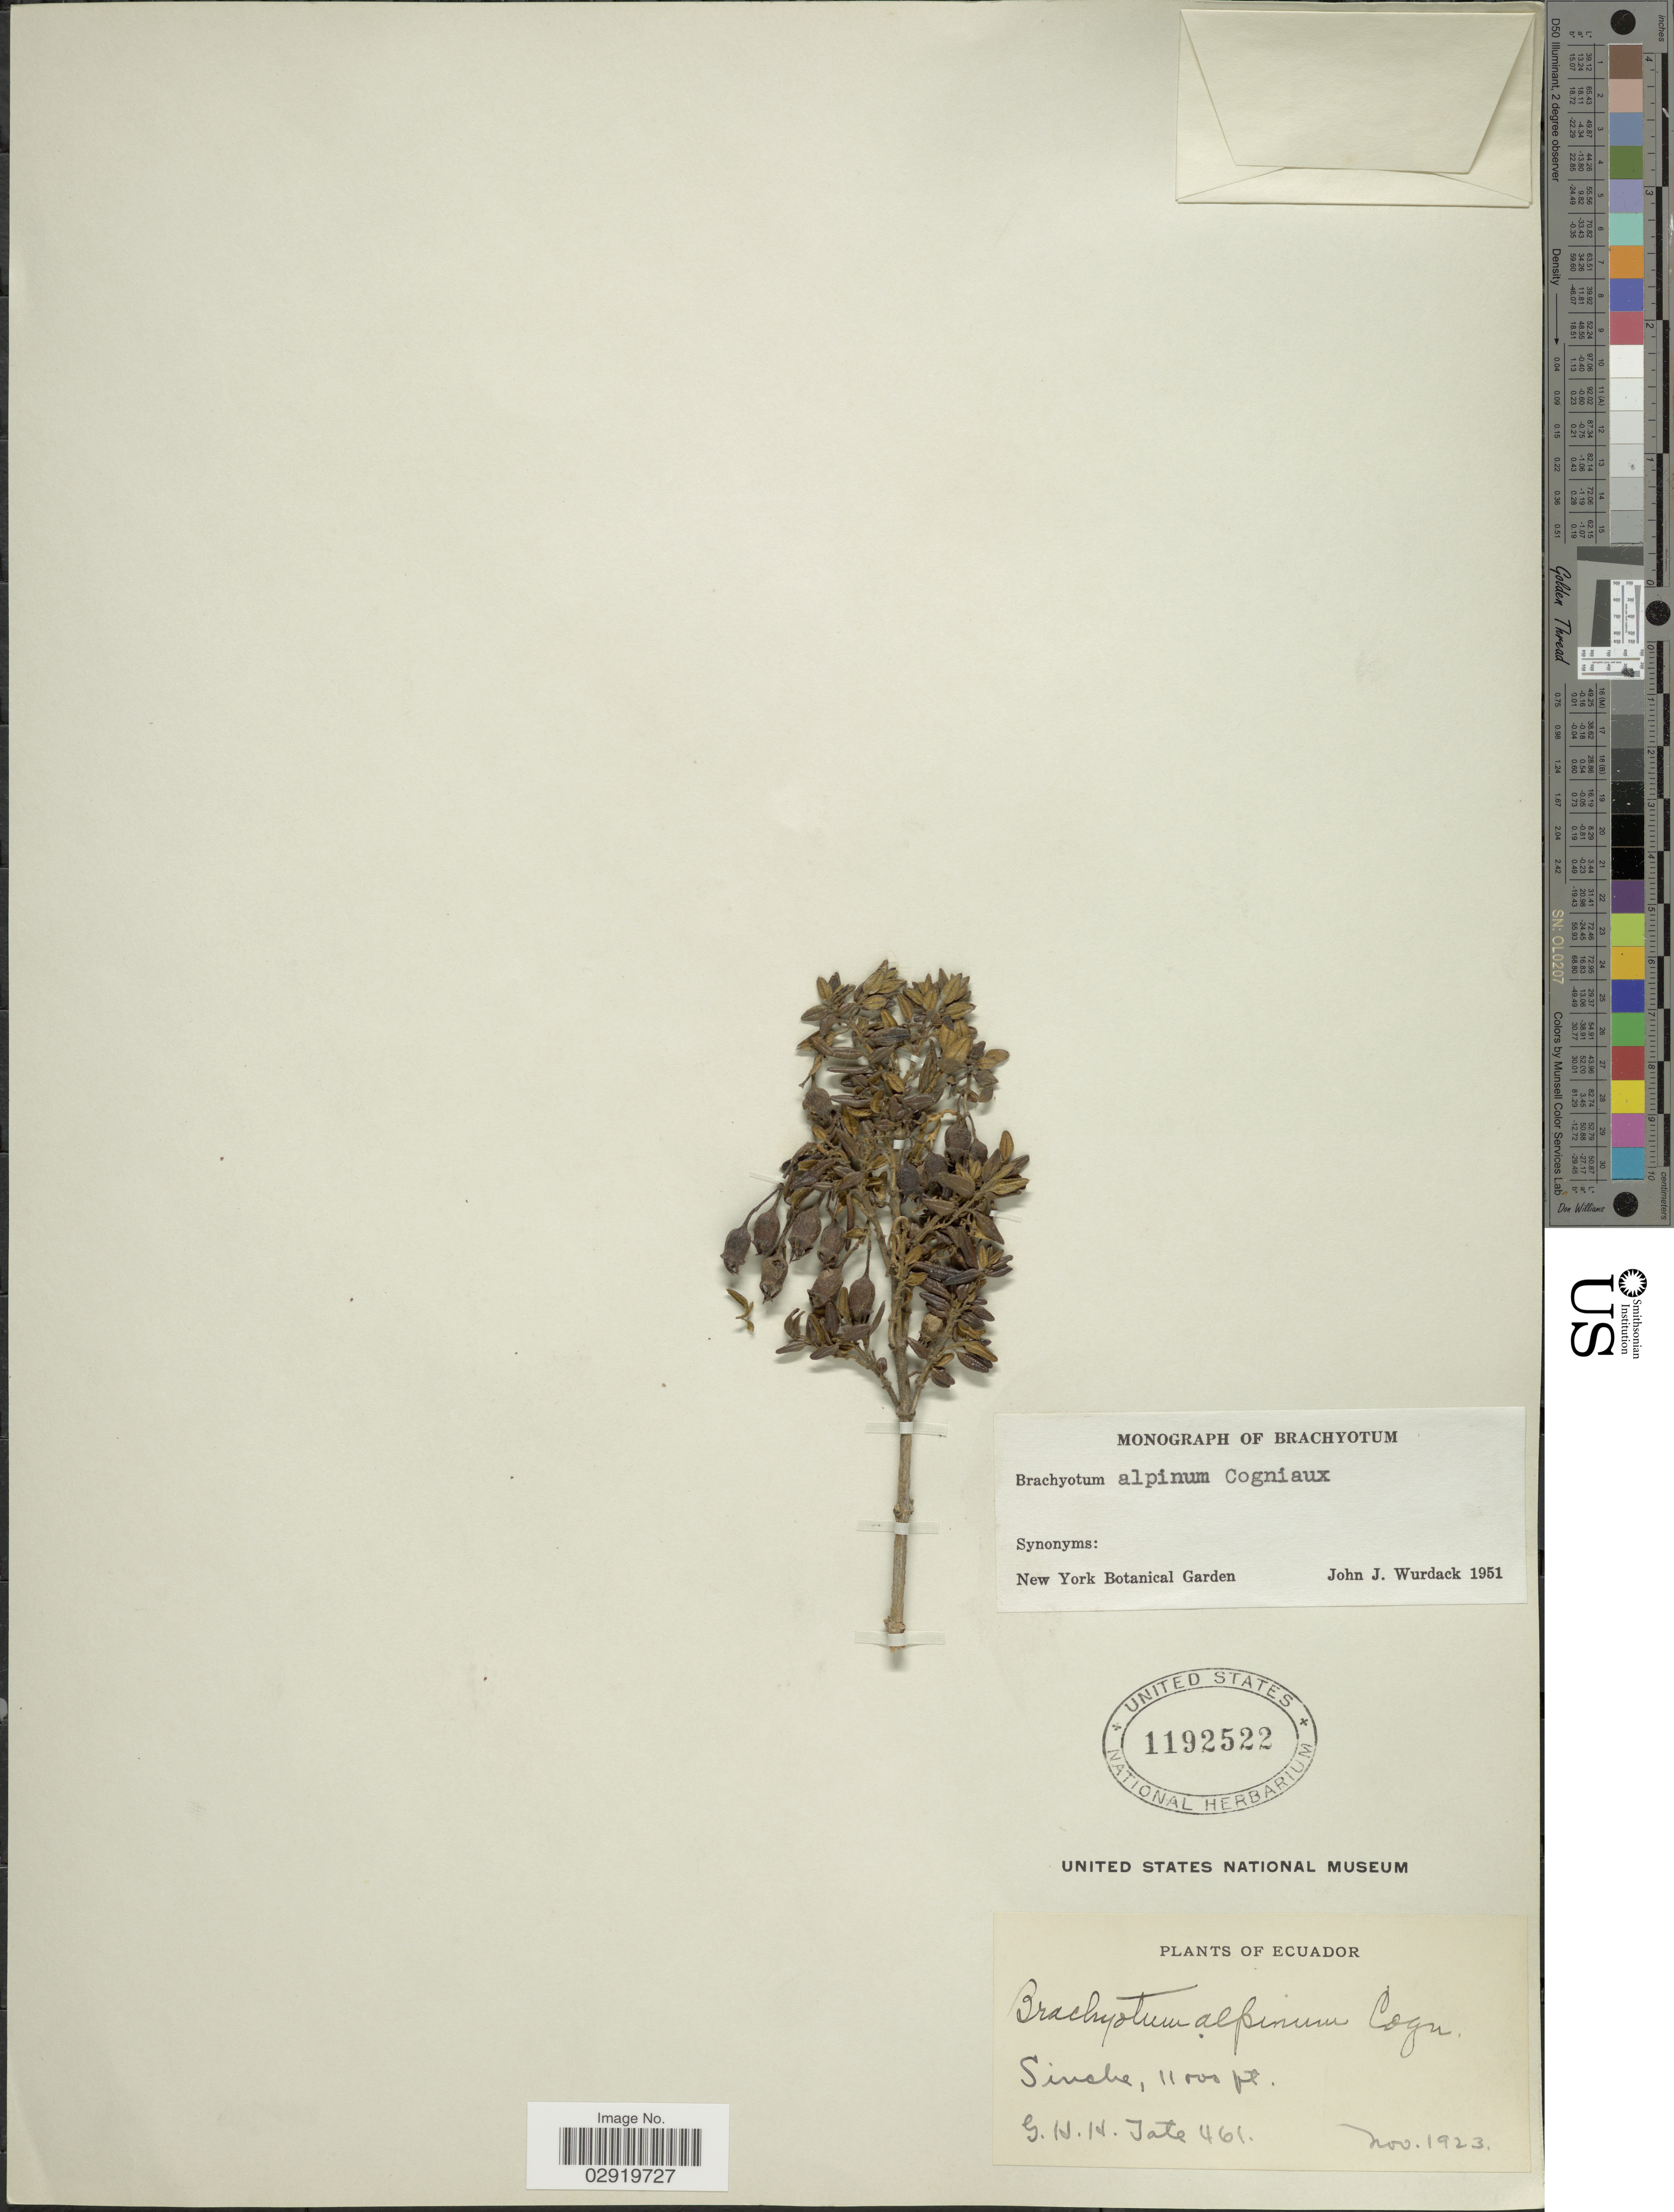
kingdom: Plantae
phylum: Tracheophyta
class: Magnoliopsida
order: Myrtales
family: Melastomataceae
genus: Brachyotum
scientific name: Brachyotum alpinum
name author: Cogn. in A. DC.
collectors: G. H. H.Tate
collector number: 461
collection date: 1923-11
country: Ecuador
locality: Sinche.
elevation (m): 3353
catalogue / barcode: US 1192522